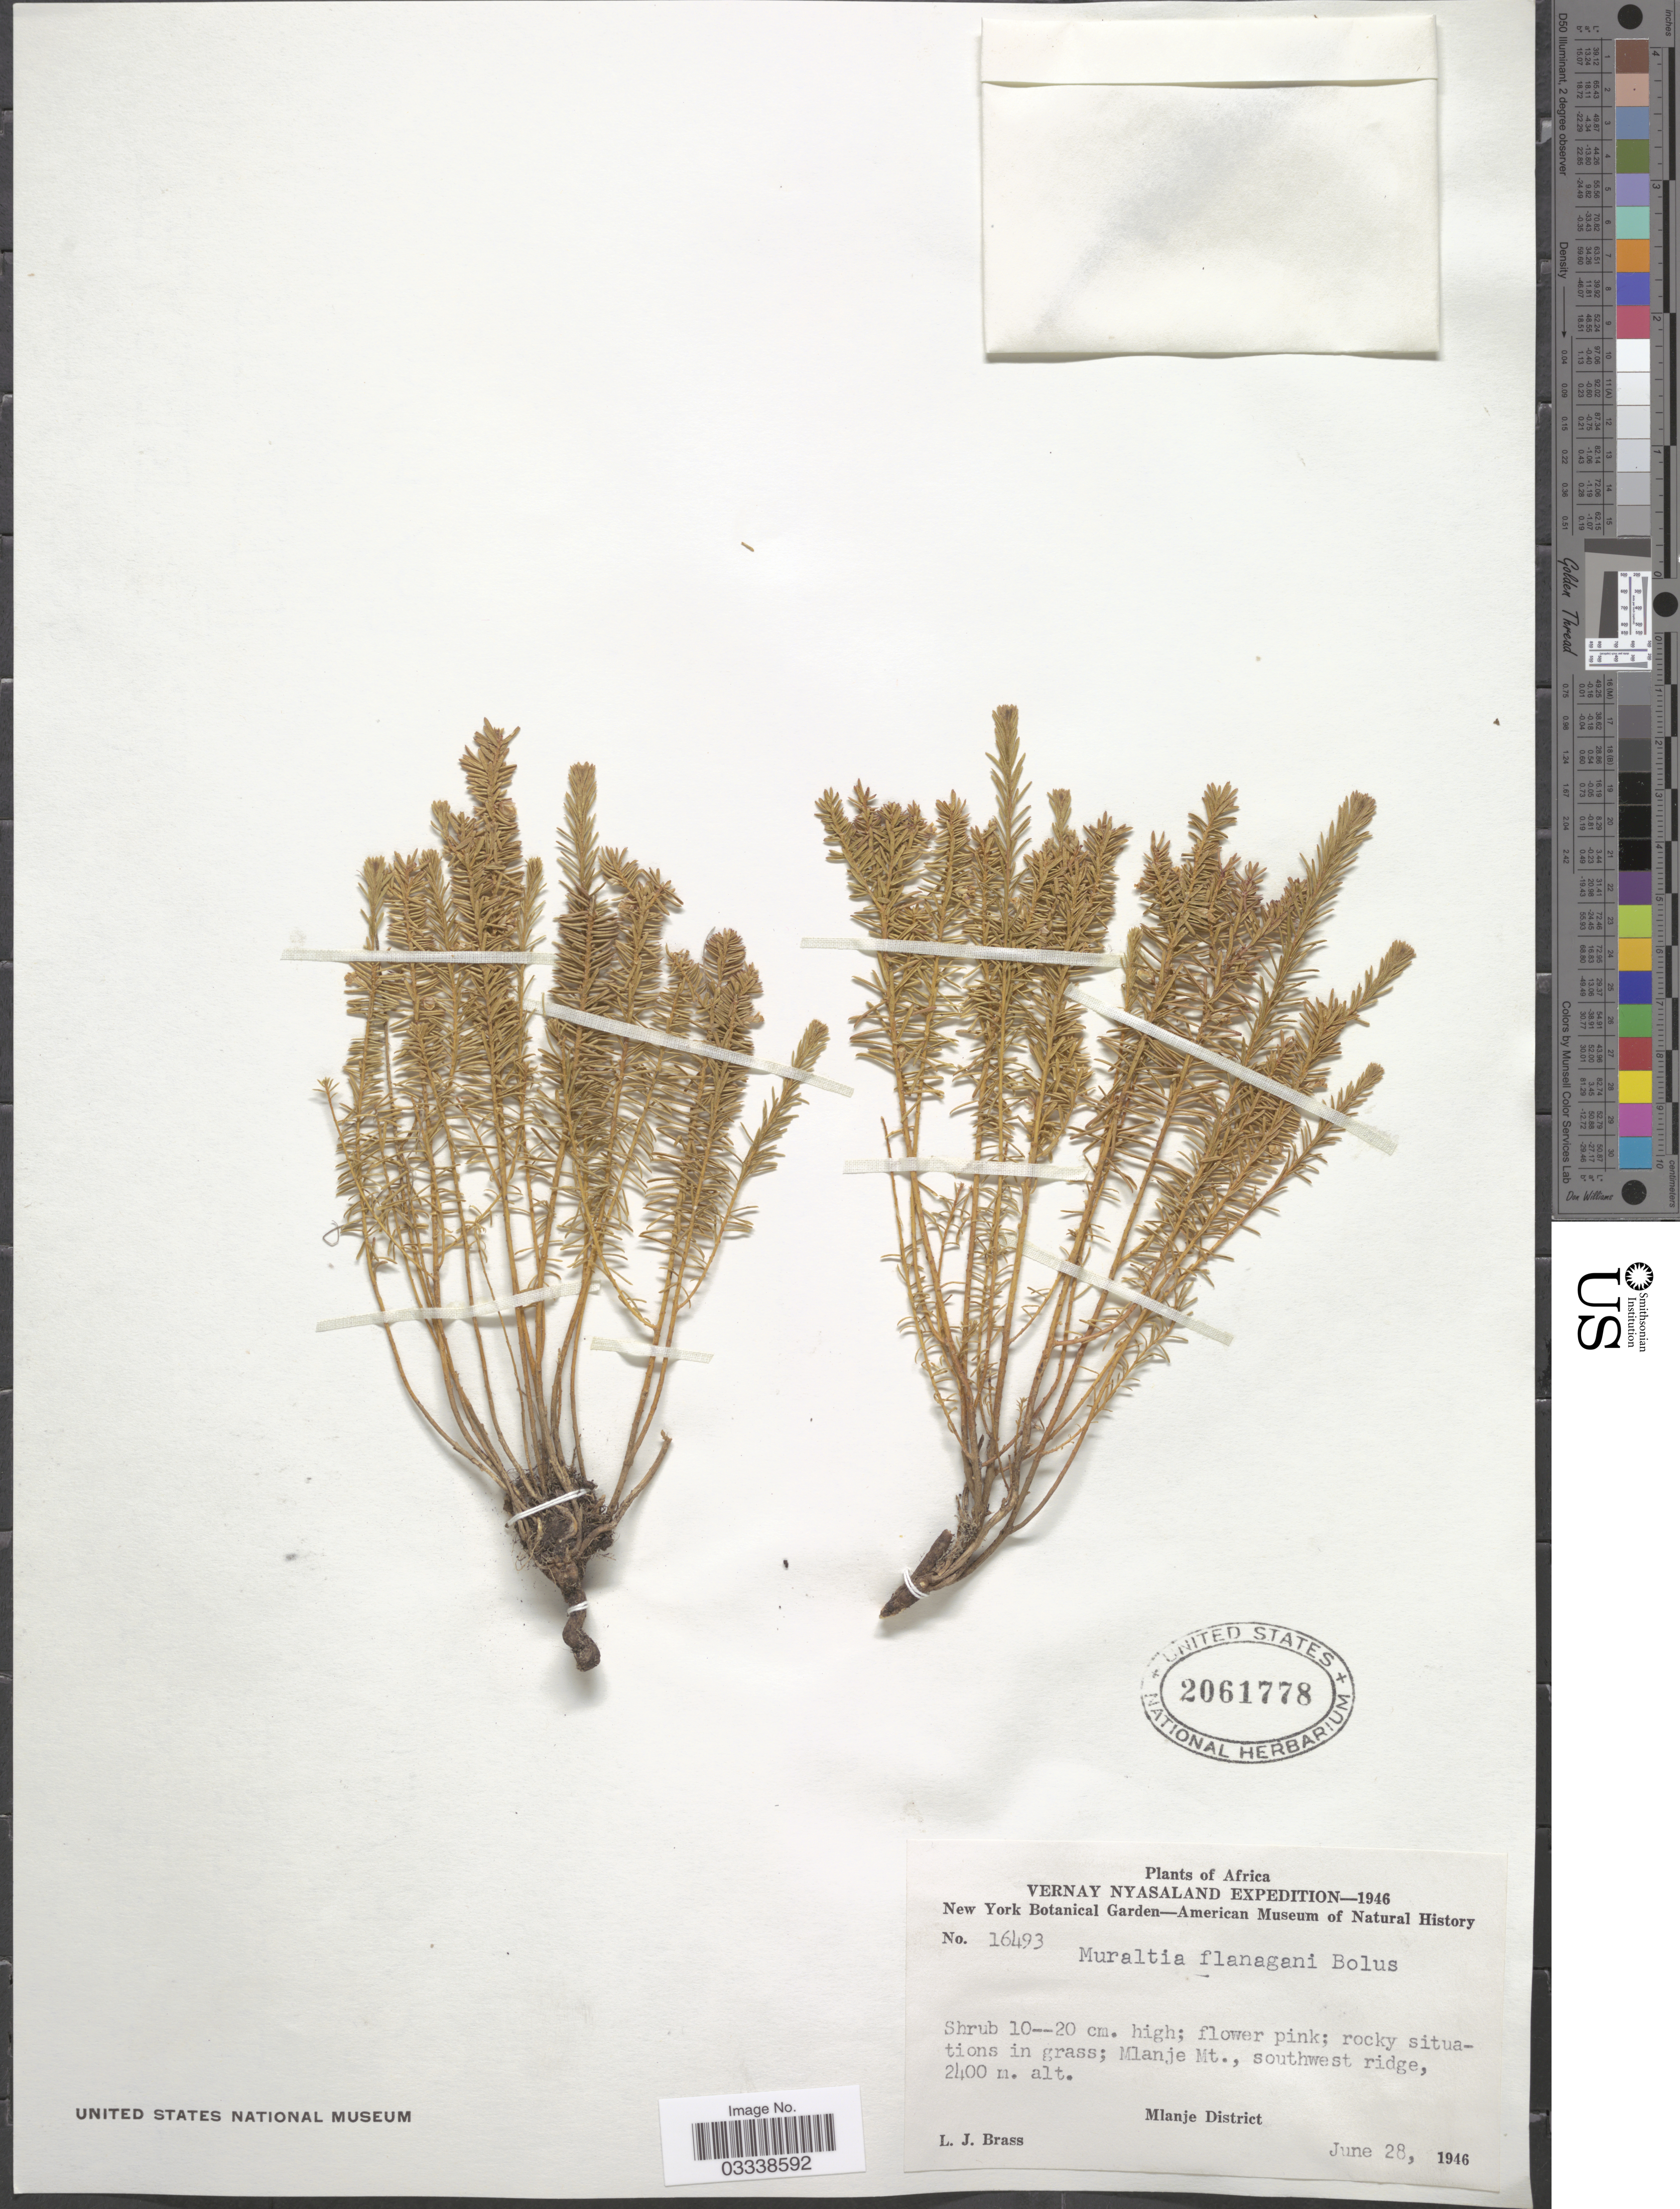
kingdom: Plantae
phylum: Tracheophyta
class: Magnoliopsida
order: Fabales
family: Polygalaceae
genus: Muraltia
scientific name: Muraltia flanaganii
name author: Bolus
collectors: L. J. Brass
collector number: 16493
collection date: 1946-06-28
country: Malawi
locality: Vernay Nyasaland, Mlanje Mt., southwest ridge, Mlanje District.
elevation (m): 2400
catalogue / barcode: US 2061778